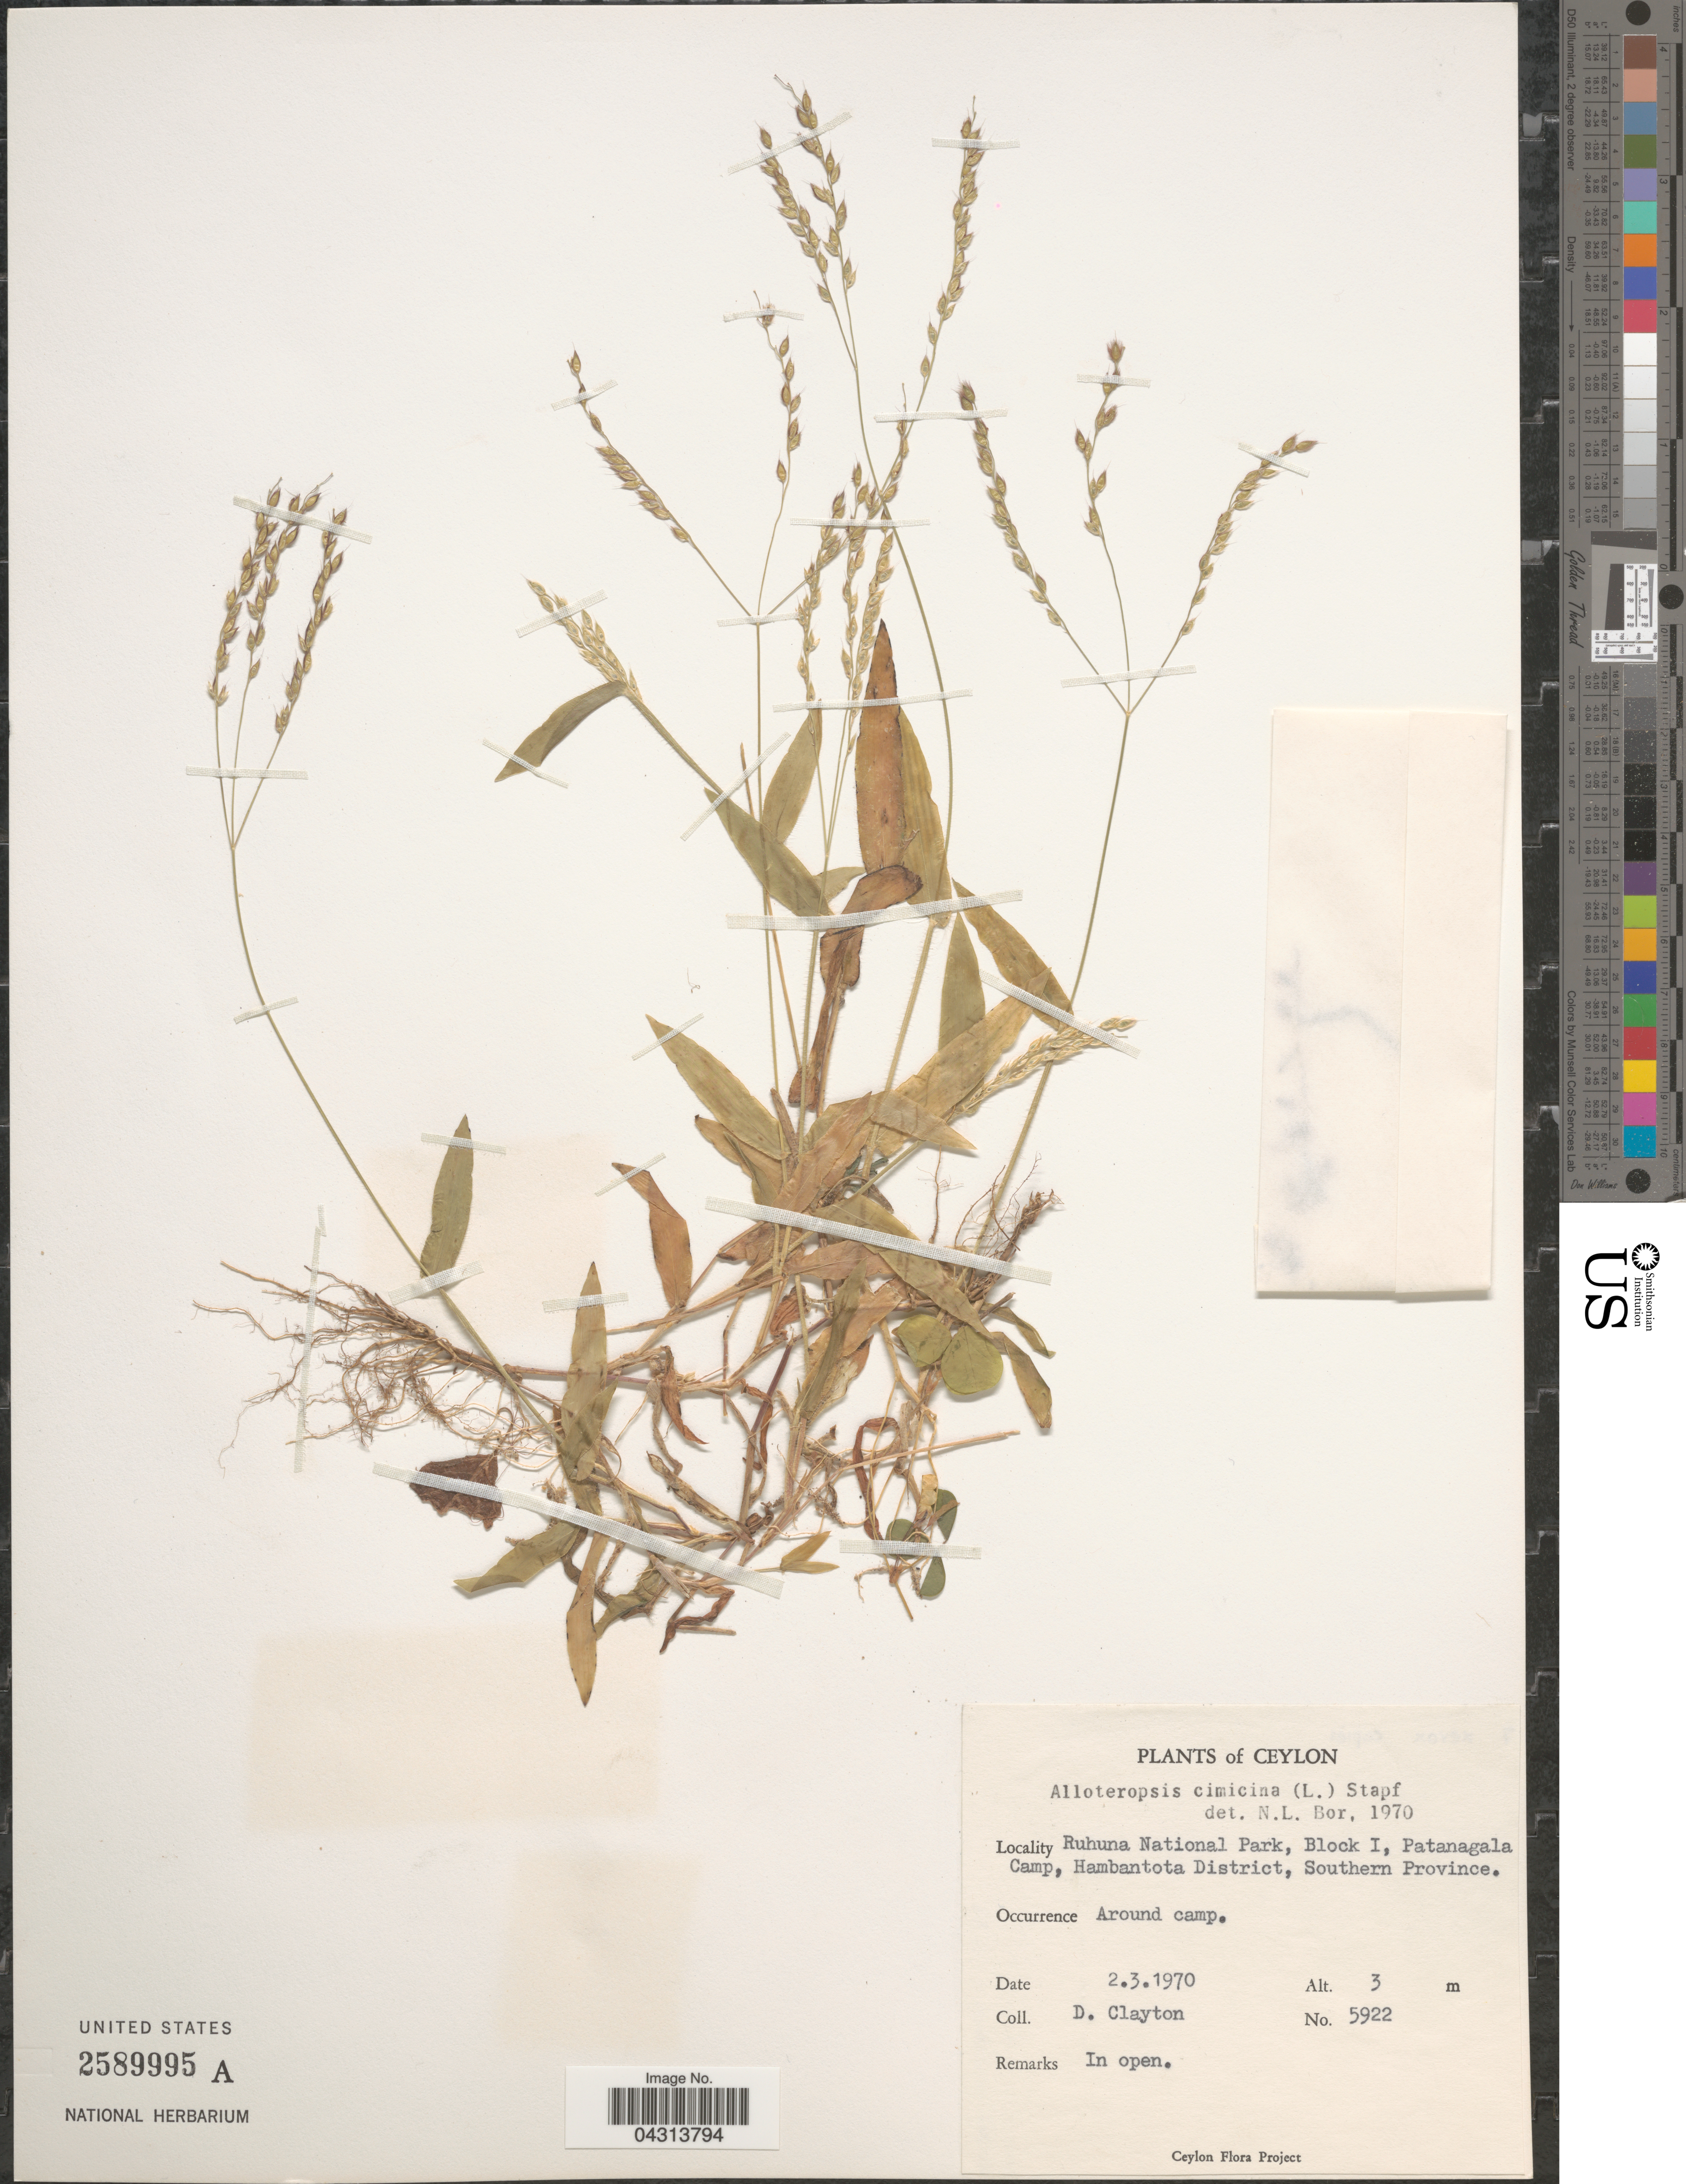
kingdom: Plantae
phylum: Tracheophyta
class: Liliopsida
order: Poales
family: Poaceae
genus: Alloteropsis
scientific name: Alloteropsis cimicina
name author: (L.) Stapf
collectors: D. Clayton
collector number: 5922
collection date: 1970-03-02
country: Sri Lanka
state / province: Southern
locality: Ceylon. Ruhuna National Park, Block I, Patanagala Camp, Hambantota District.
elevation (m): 3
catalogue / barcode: US 2589995A